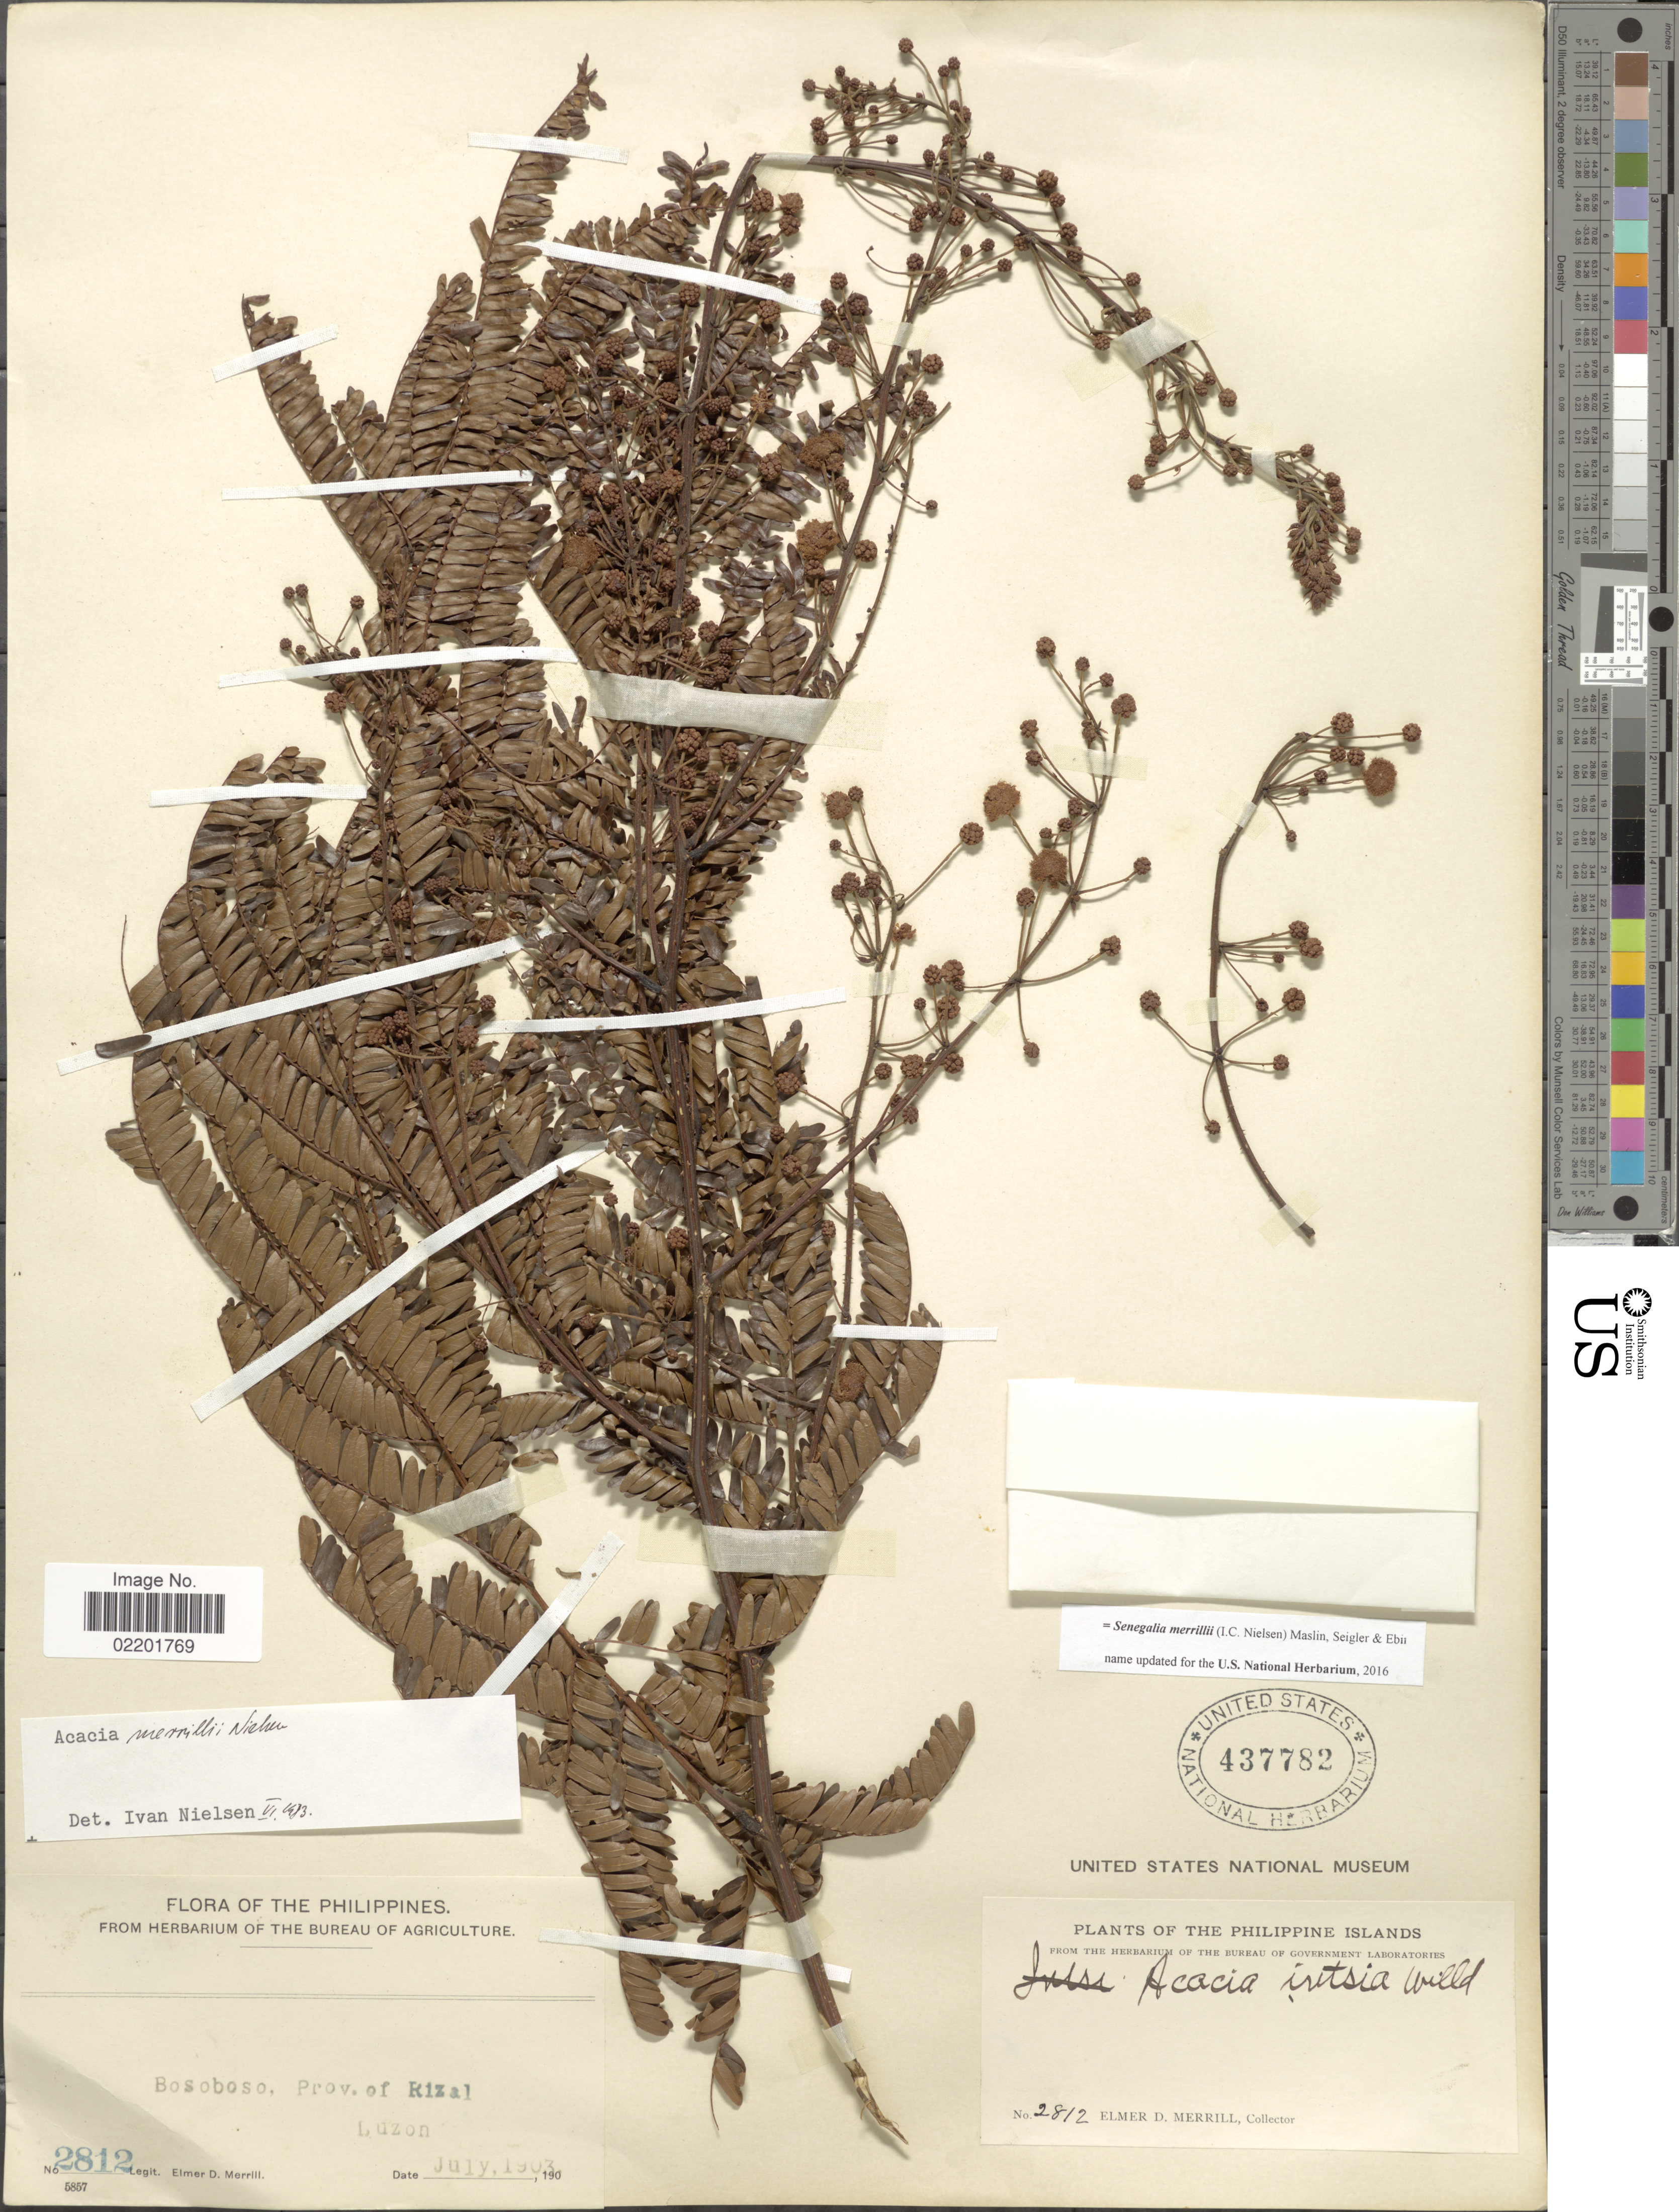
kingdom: Plantae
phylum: Tracheophyta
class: Magnoliopsida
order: Fabales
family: Fabaceae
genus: Senegalia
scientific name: Senegalia merrillii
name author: (I.C. Nielsen) Maslin et al.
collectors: E. D. Merrill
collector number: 2812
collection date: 1903-07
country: Philippines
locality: Philippine Islands, Bosoboso, Prov. of Rizal, Luzon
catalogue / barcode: US 437782